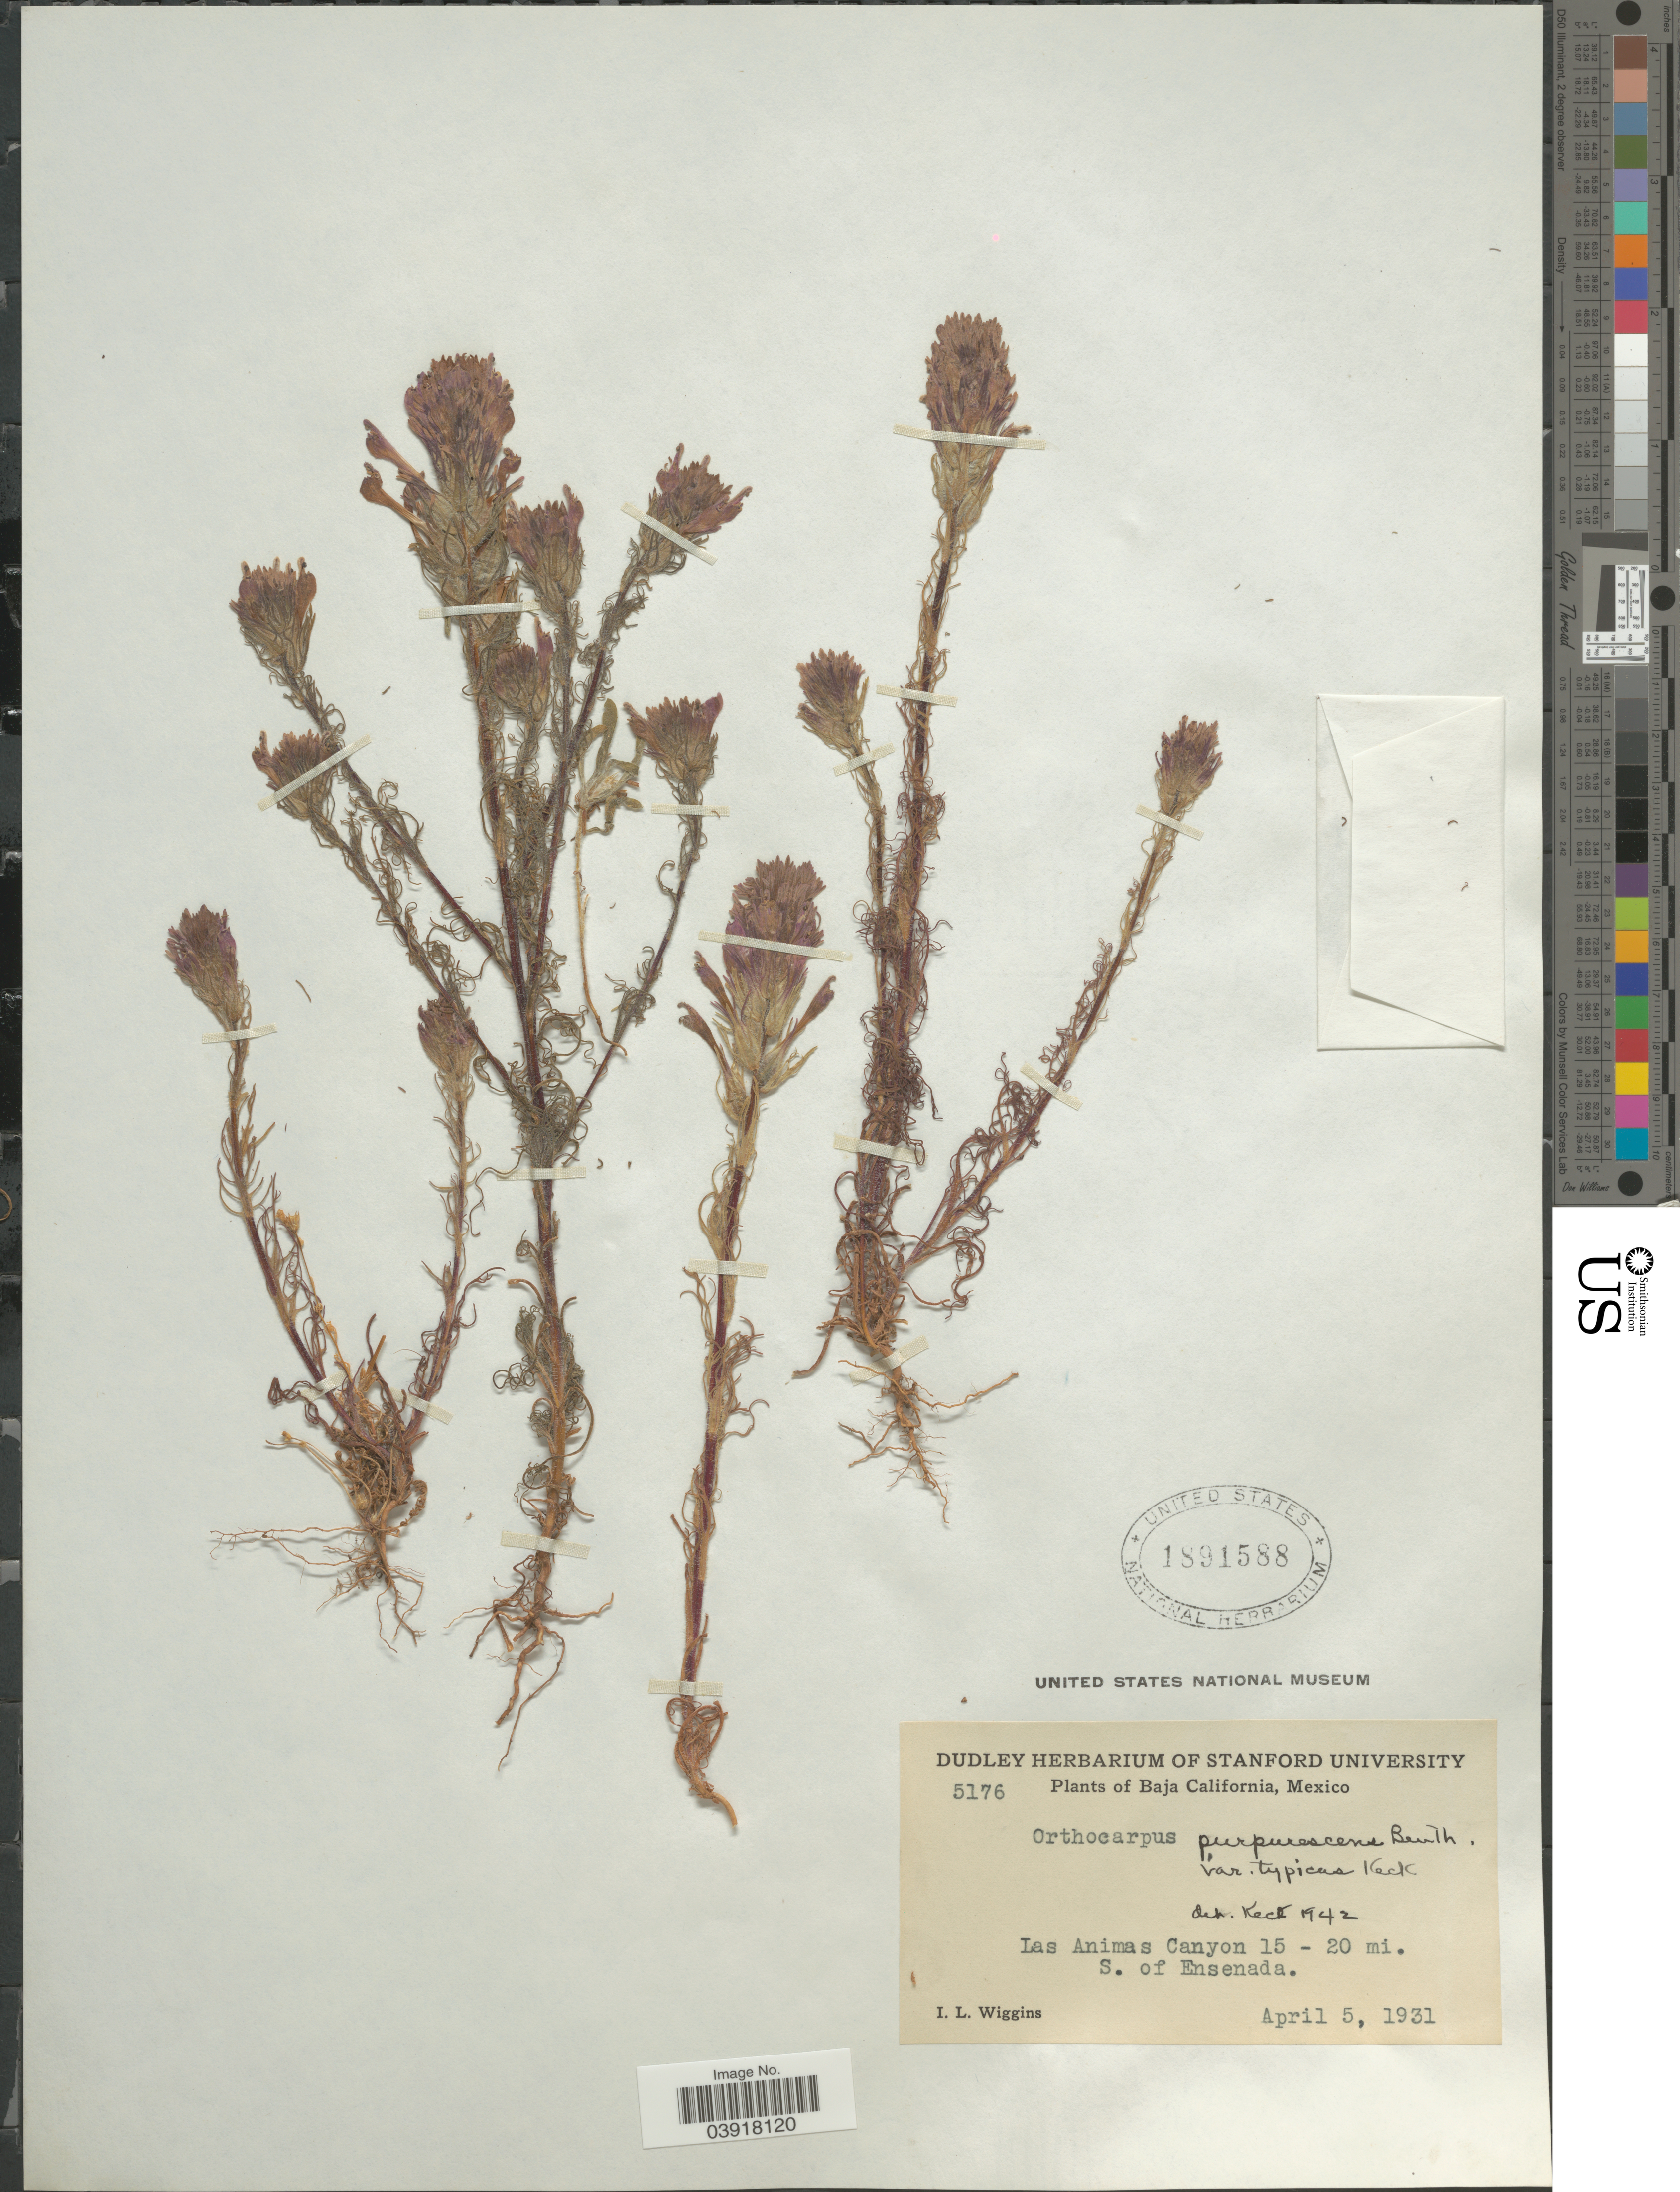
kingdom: Plantae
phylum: Tracheophyta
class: Magnoliopsida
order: Lamiales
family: Orobanchaceae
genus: Orthocarpus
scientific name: Orthocarpus purpurascens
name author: Benth.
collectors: I. L. Wiggins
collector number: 5176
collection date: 1931-04-05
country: Mexico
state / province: Baja California Norte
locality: Las Animas Canyon 15-20 mi. S. of Ensenada.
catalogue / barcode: US 1891588